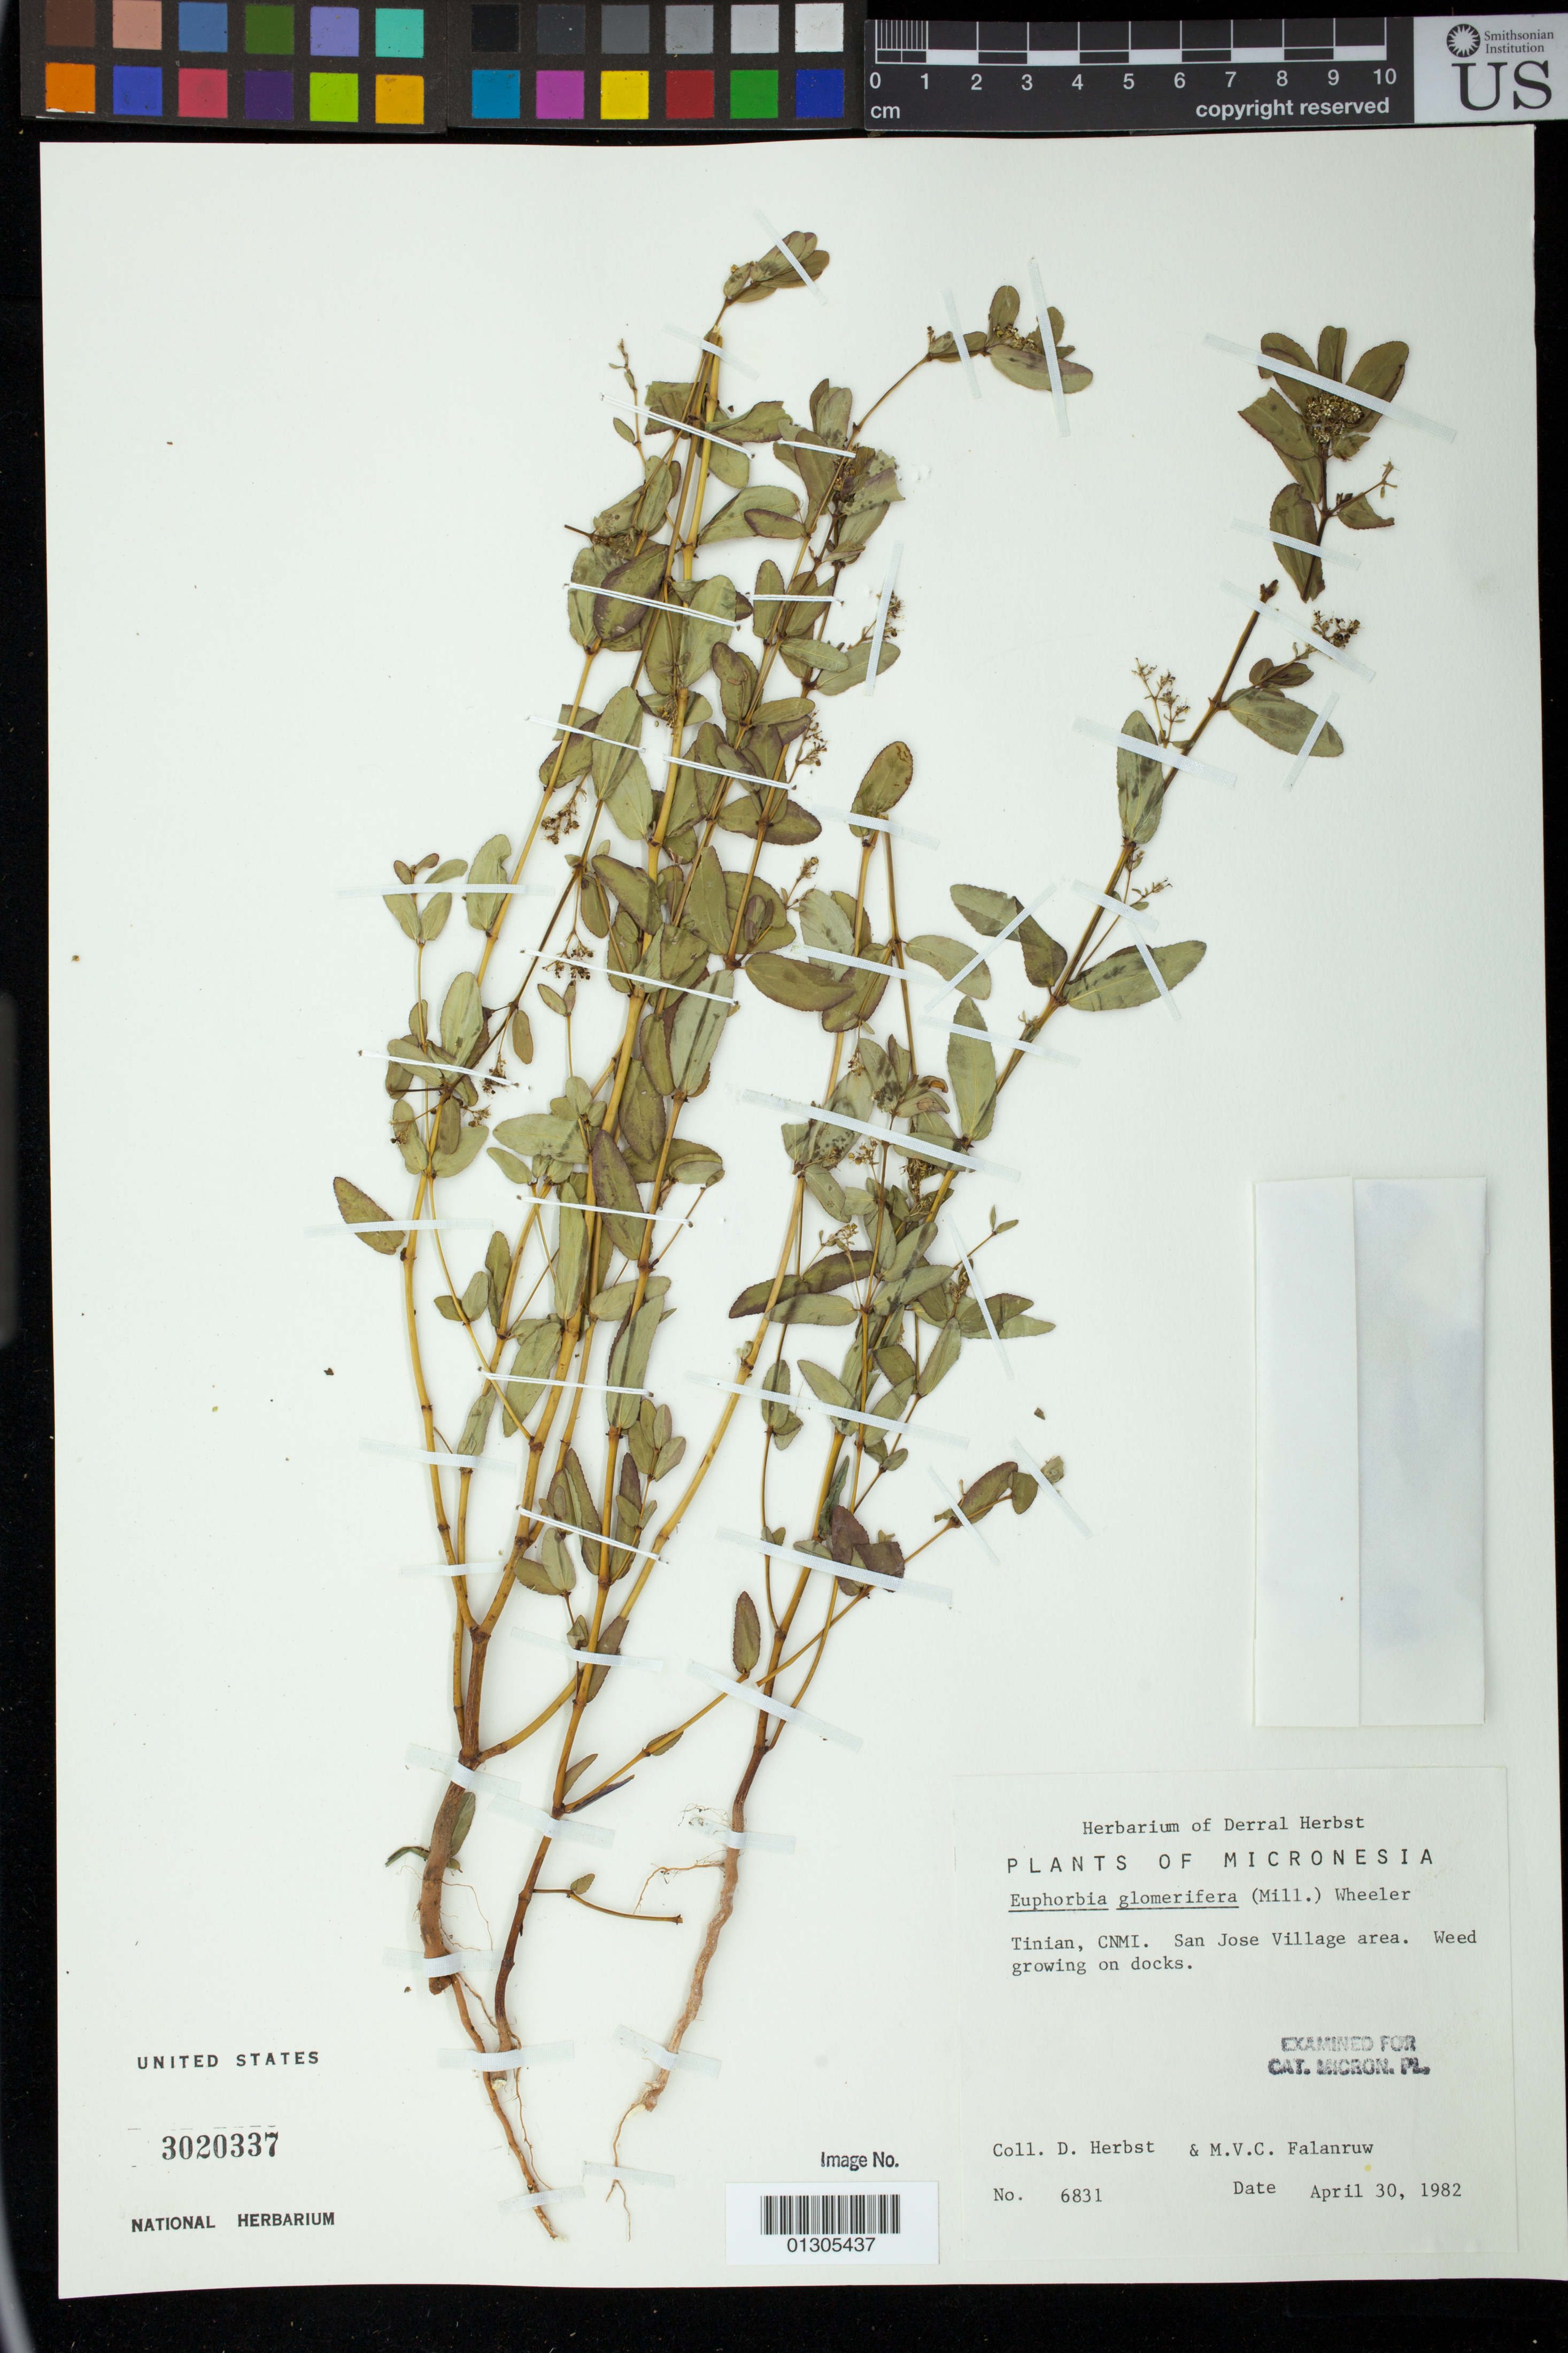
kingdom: Plantae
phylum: Tracheophyta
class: Magnoliopsida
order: Malpighiales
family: Euphorbiaceae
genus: Euphorbia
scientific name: Euphorbia hypericifolia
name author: L.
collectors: D. R. Herbst & M. V. Falanruw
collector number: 6831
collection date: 1982-04-30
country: Northern Mariana Islands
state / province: Tinian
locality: San Jose Village area.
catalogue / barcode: US 3020337